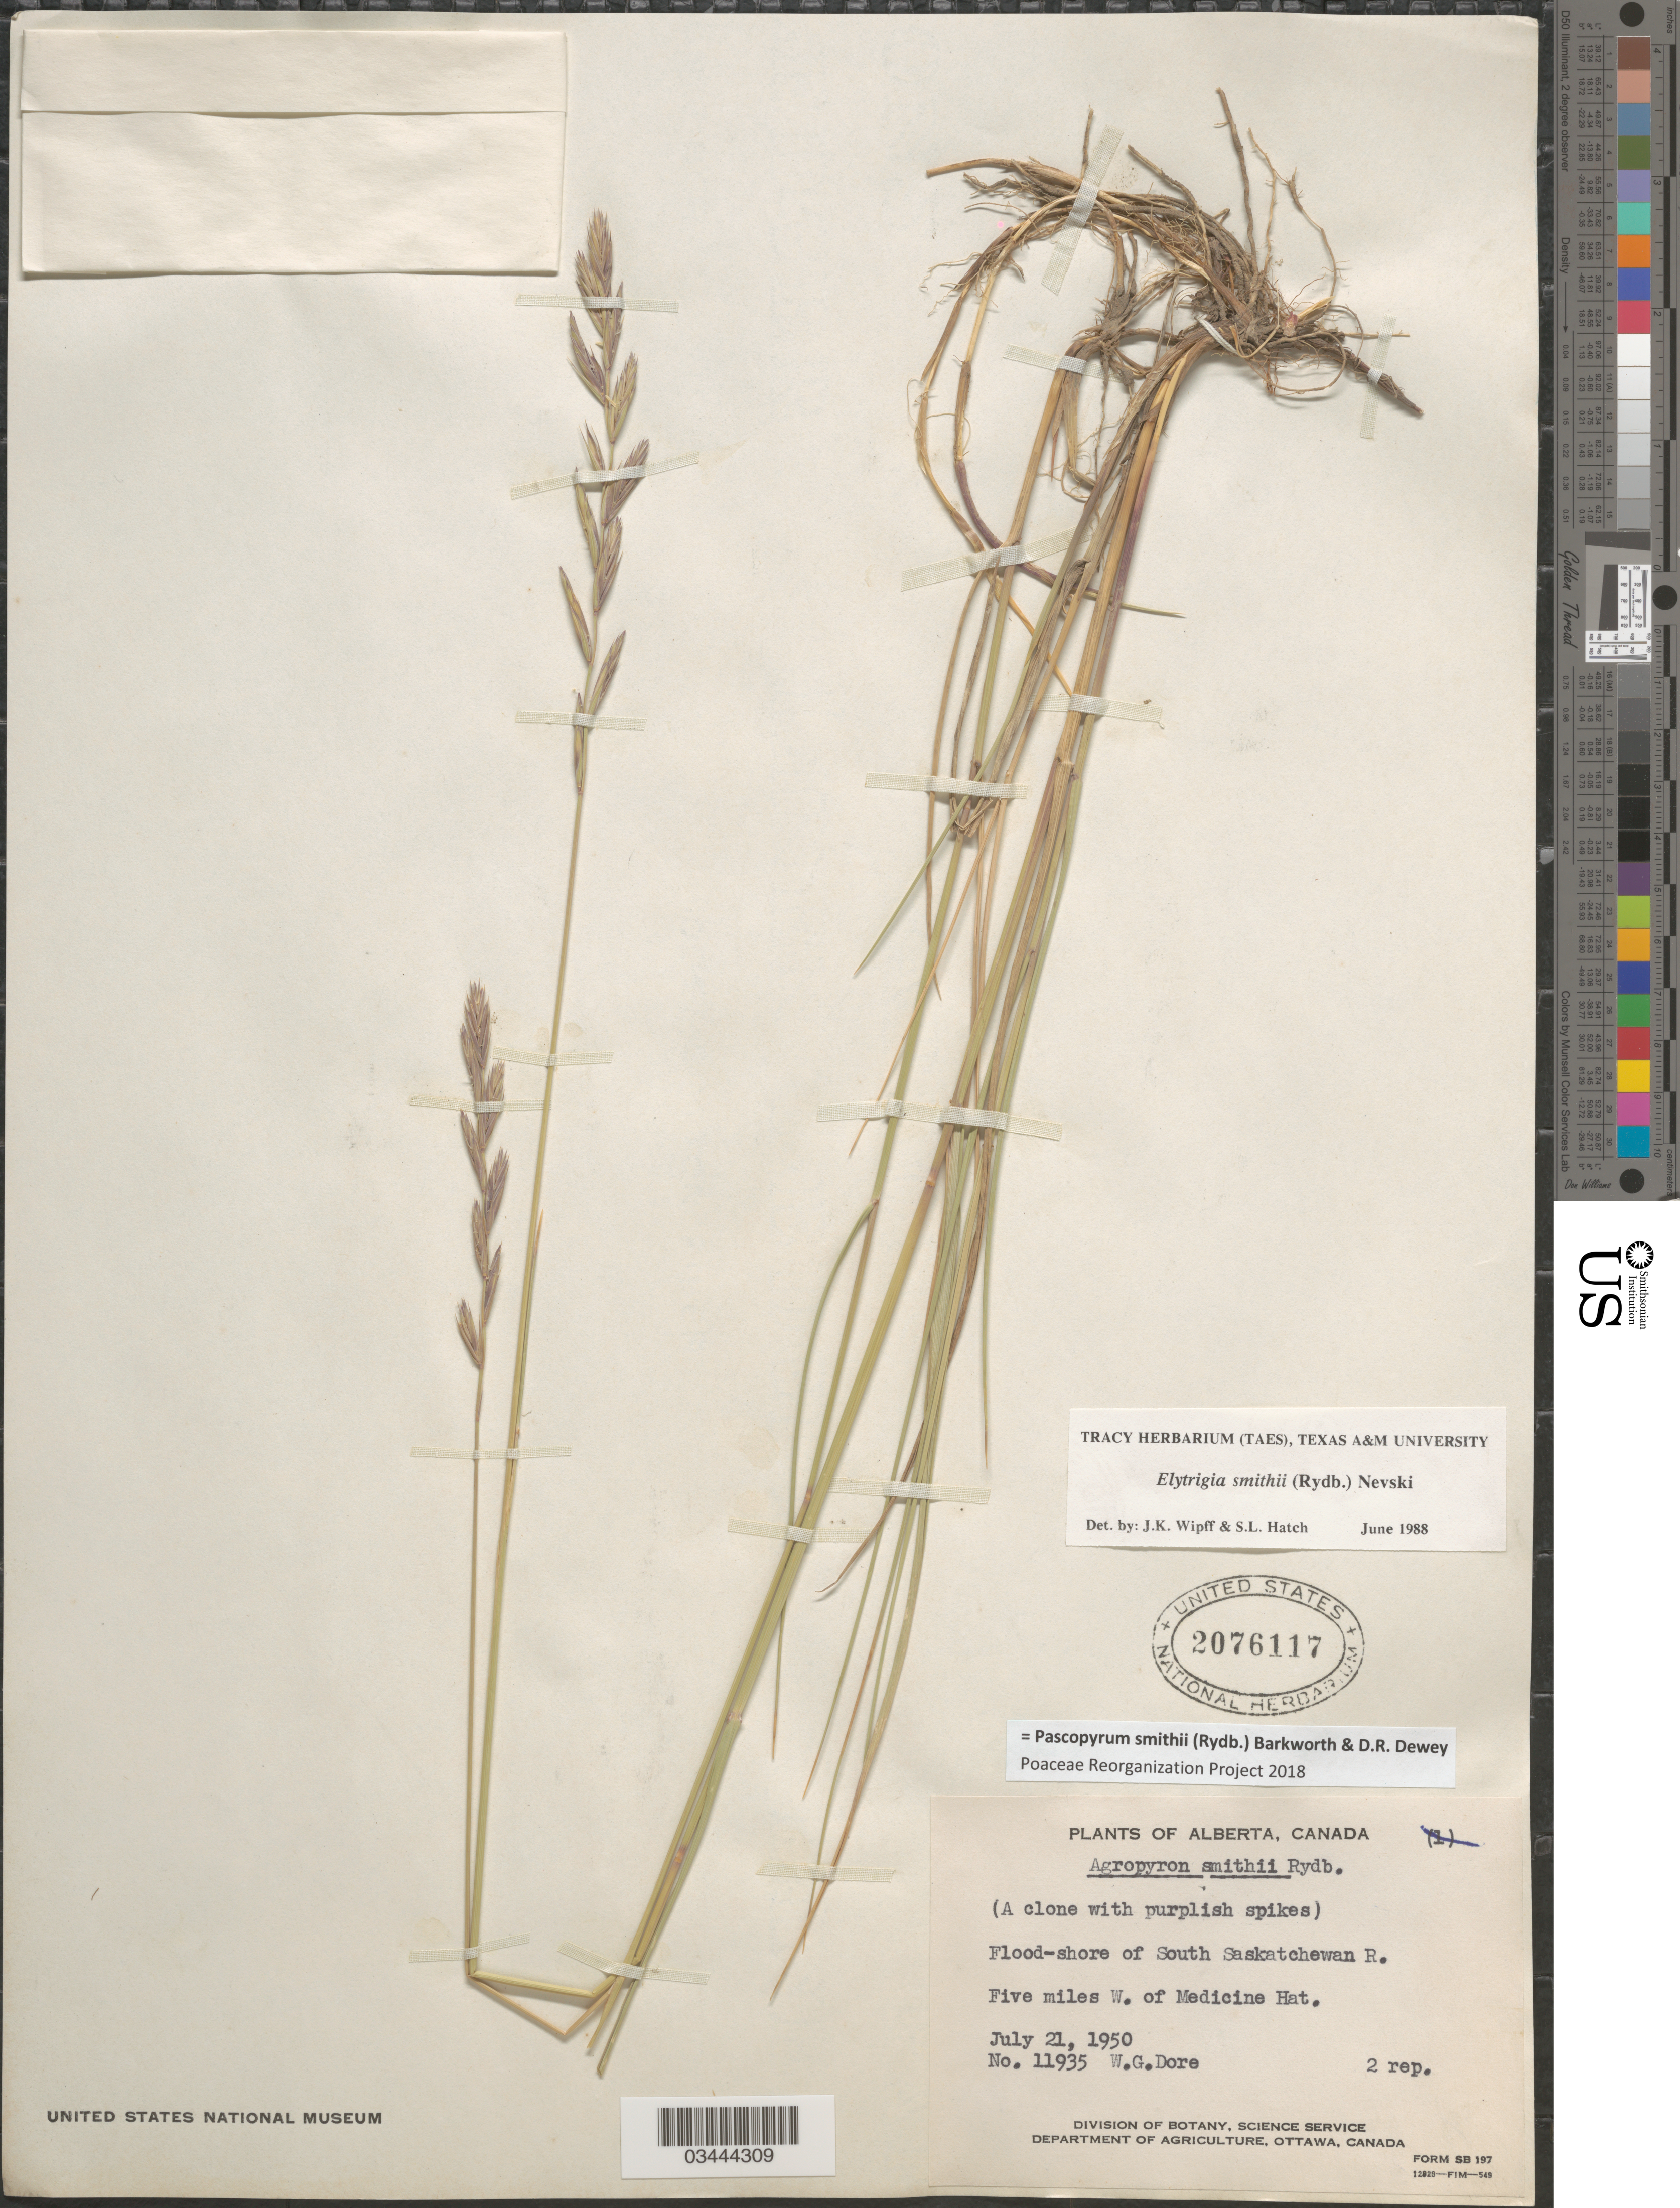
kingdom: Plantae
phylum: Tracheophyta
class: Liliopsida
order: Poales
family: Poaceae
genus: Pascopyrum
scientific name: Pascopyrum smithii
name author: (Rydb.) Barkworth & Dewey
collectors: W. Dore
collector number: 11935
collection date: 1950-07-21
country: Canada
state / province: Alberta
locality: Flood-shore of South Saskatchewan R. Five miles W. of Medicine Hat.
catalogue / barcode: US 2076117